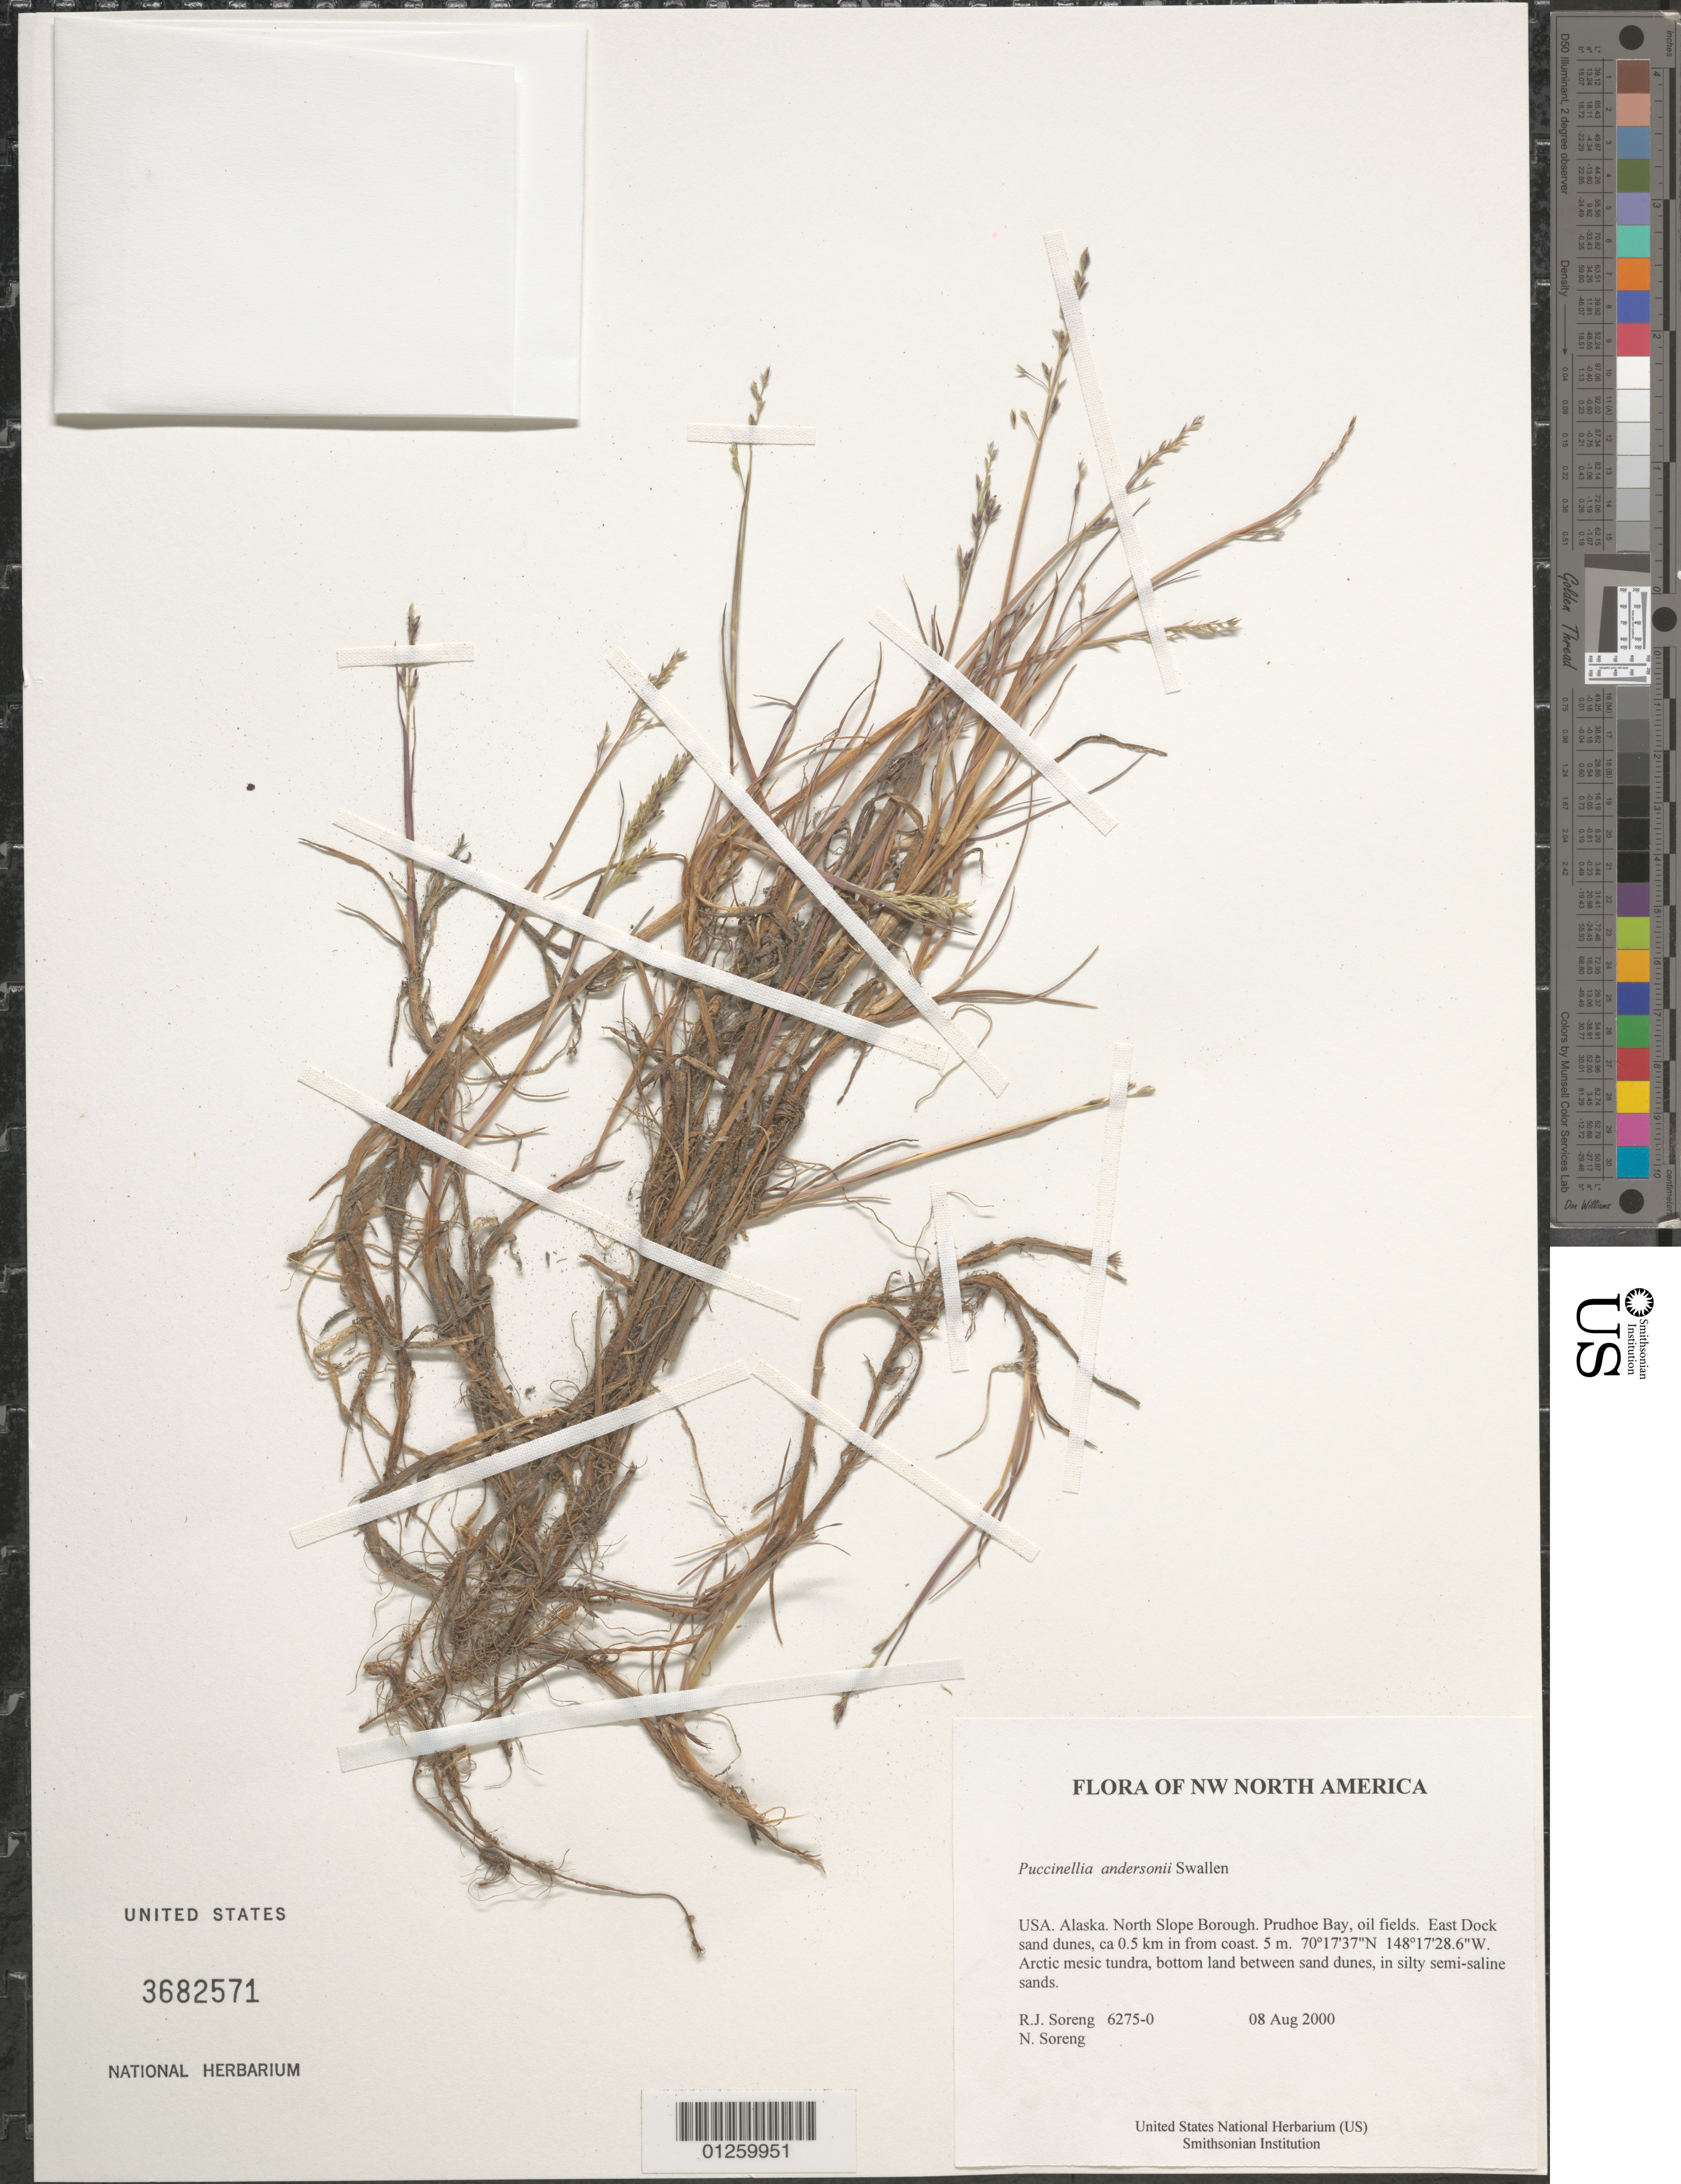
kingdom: Plantae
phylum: Tracheophyta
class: Liliopsida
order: Poales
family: Poaceae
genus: Puccinellia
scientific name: Puccinellia andersonii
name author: Swallen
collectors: R. J. Soreng & N. L. Soreng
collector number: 6275-0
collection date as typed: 08 Aug 2000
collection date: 2000-08-08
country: United States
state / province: Alaska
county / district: North Slope Borough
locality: Prudhoe Bay, oil fields. East Dock sand dunes, ca 0.5 km in from coast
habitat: Arctic mesic tundra, bottom land between sand dunes, in silty semi-saline sands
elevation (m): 5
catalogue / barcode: US 3682571